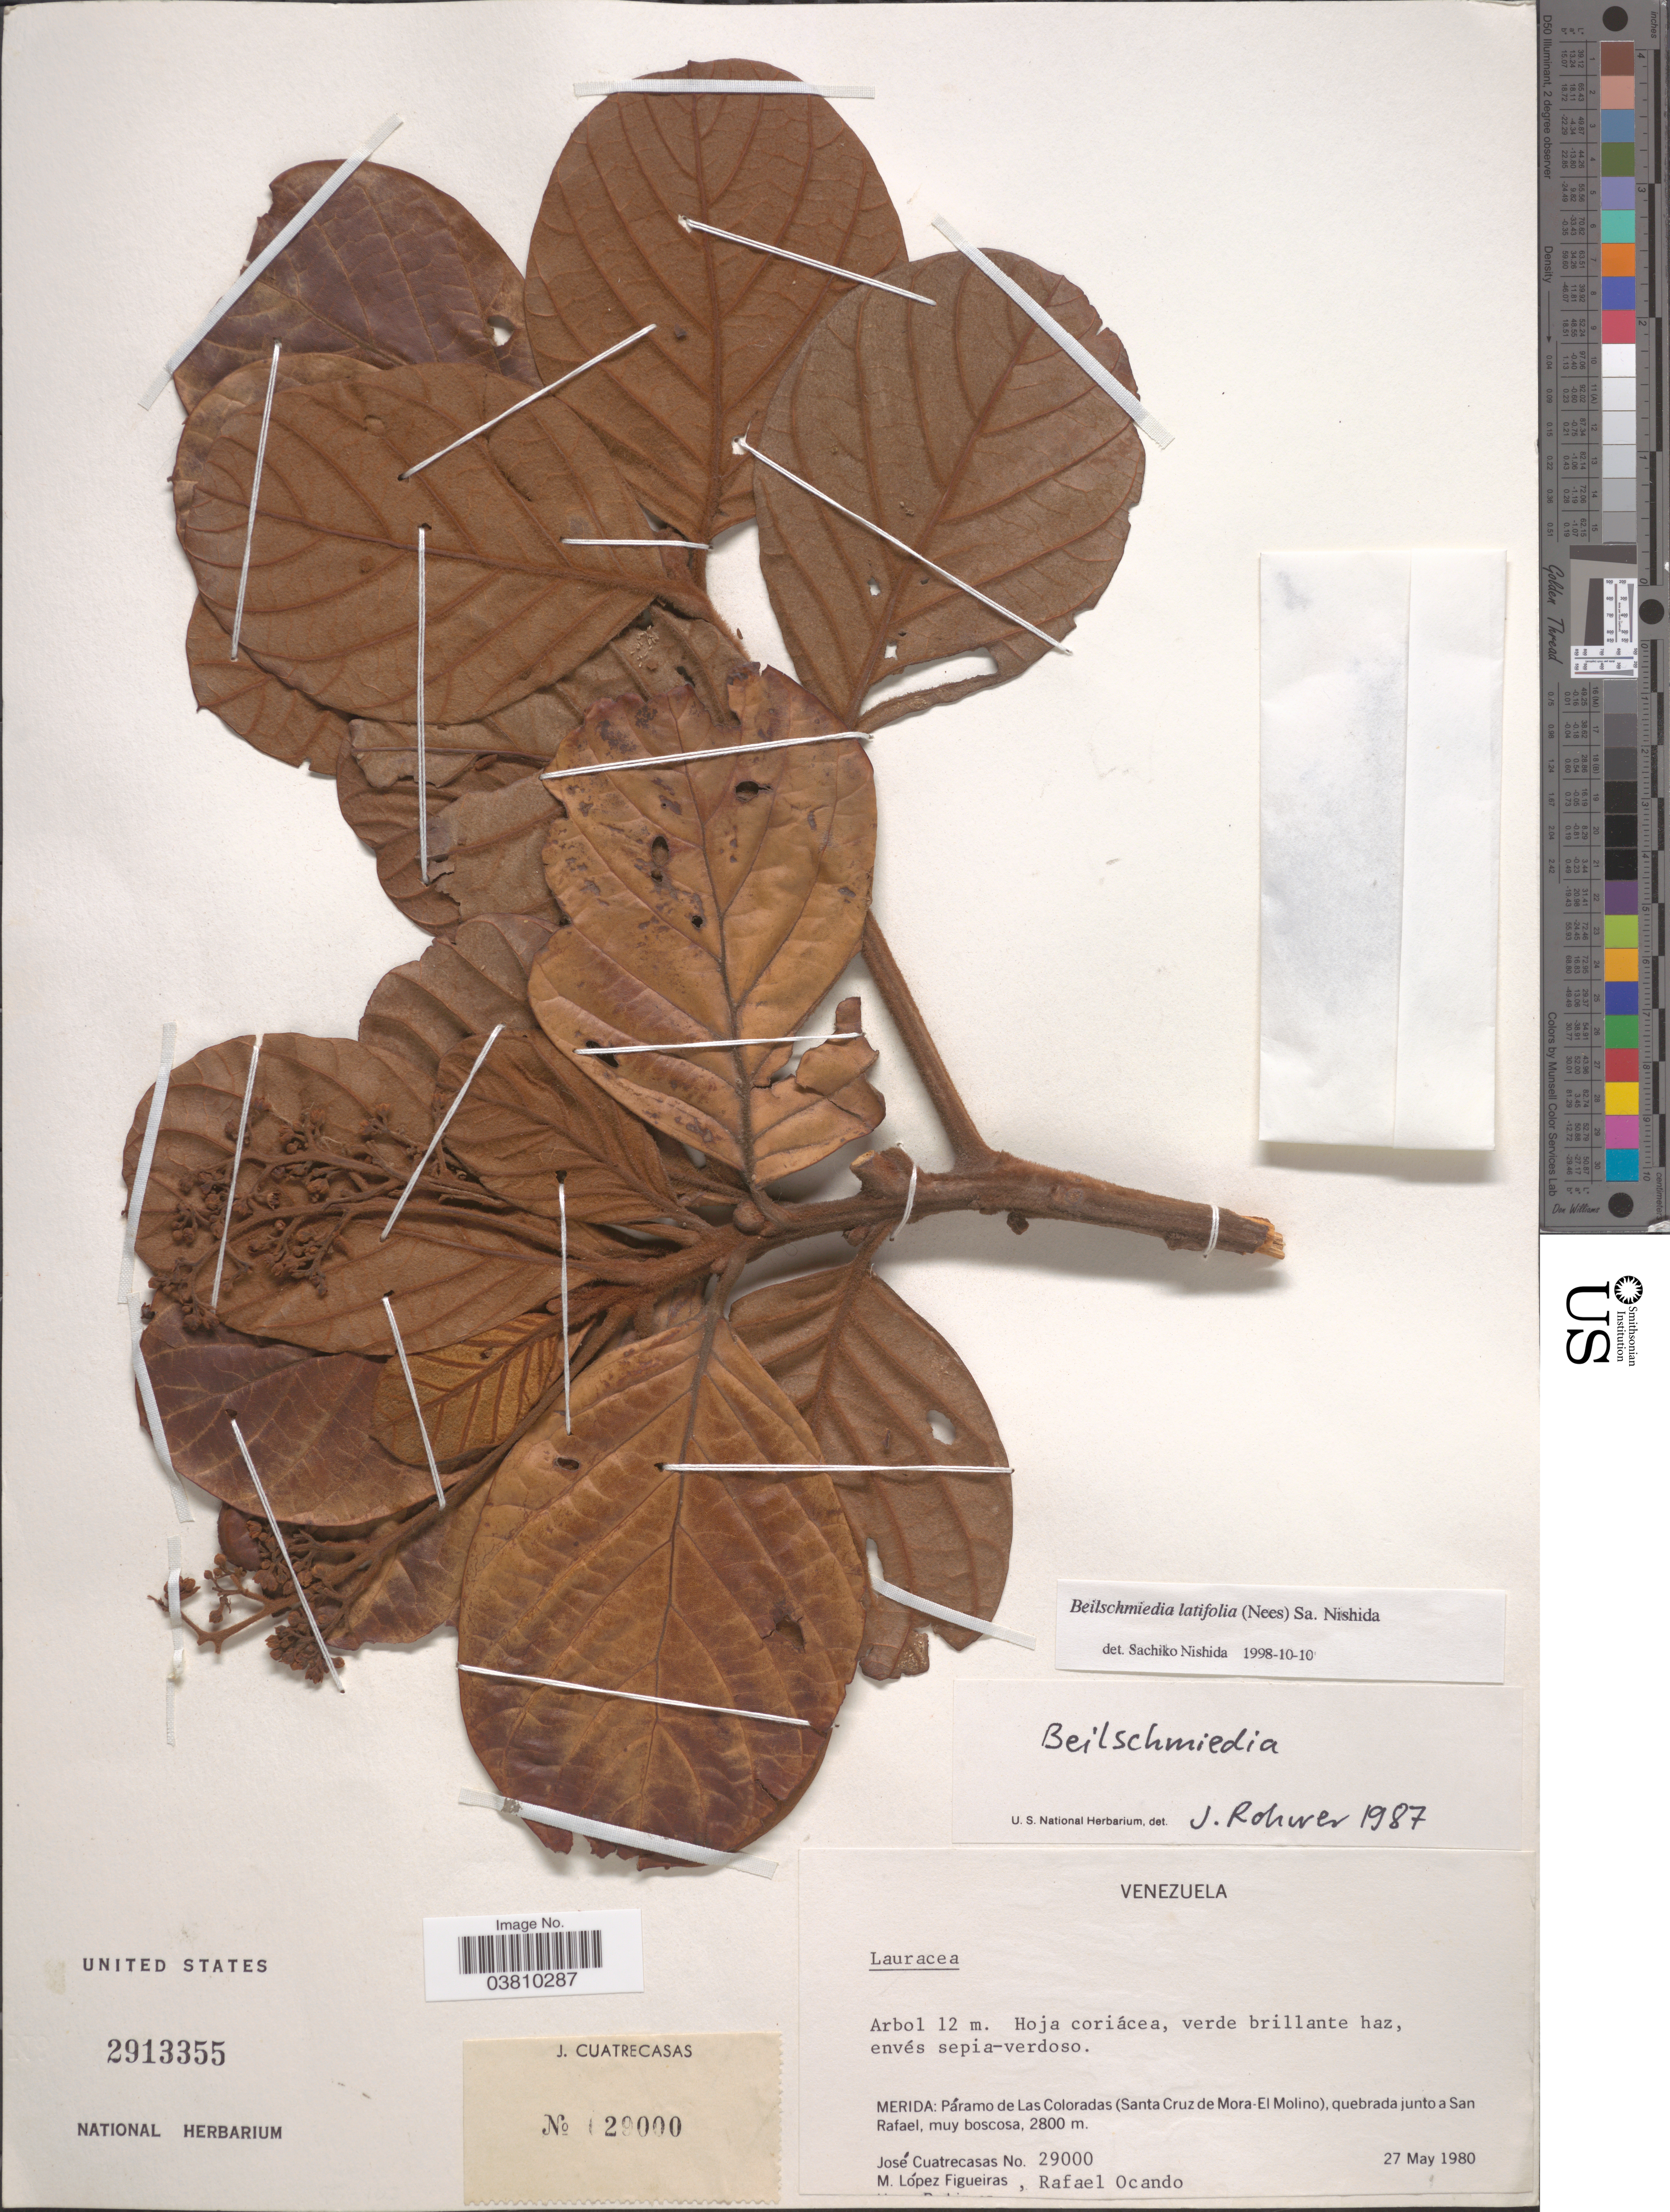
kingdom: Plantae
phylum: Tracheophyta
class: Magnoliopsida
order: Laurales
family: Lauraceae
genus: Beilschmiedia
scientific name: Beilschmiedia latifolia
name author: (Nees) Sach. Nishida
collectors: J. Cuatrecasas, M. López Figueiras & R. Ocando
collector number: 29000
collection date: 1980-05-27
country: Venezuela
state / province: Merida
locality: Páramo de Las Colorados (Santa Cruz de Mora-El Molino), quebrada junto a San Rafael.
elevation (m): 2800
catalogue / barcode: US 2913355